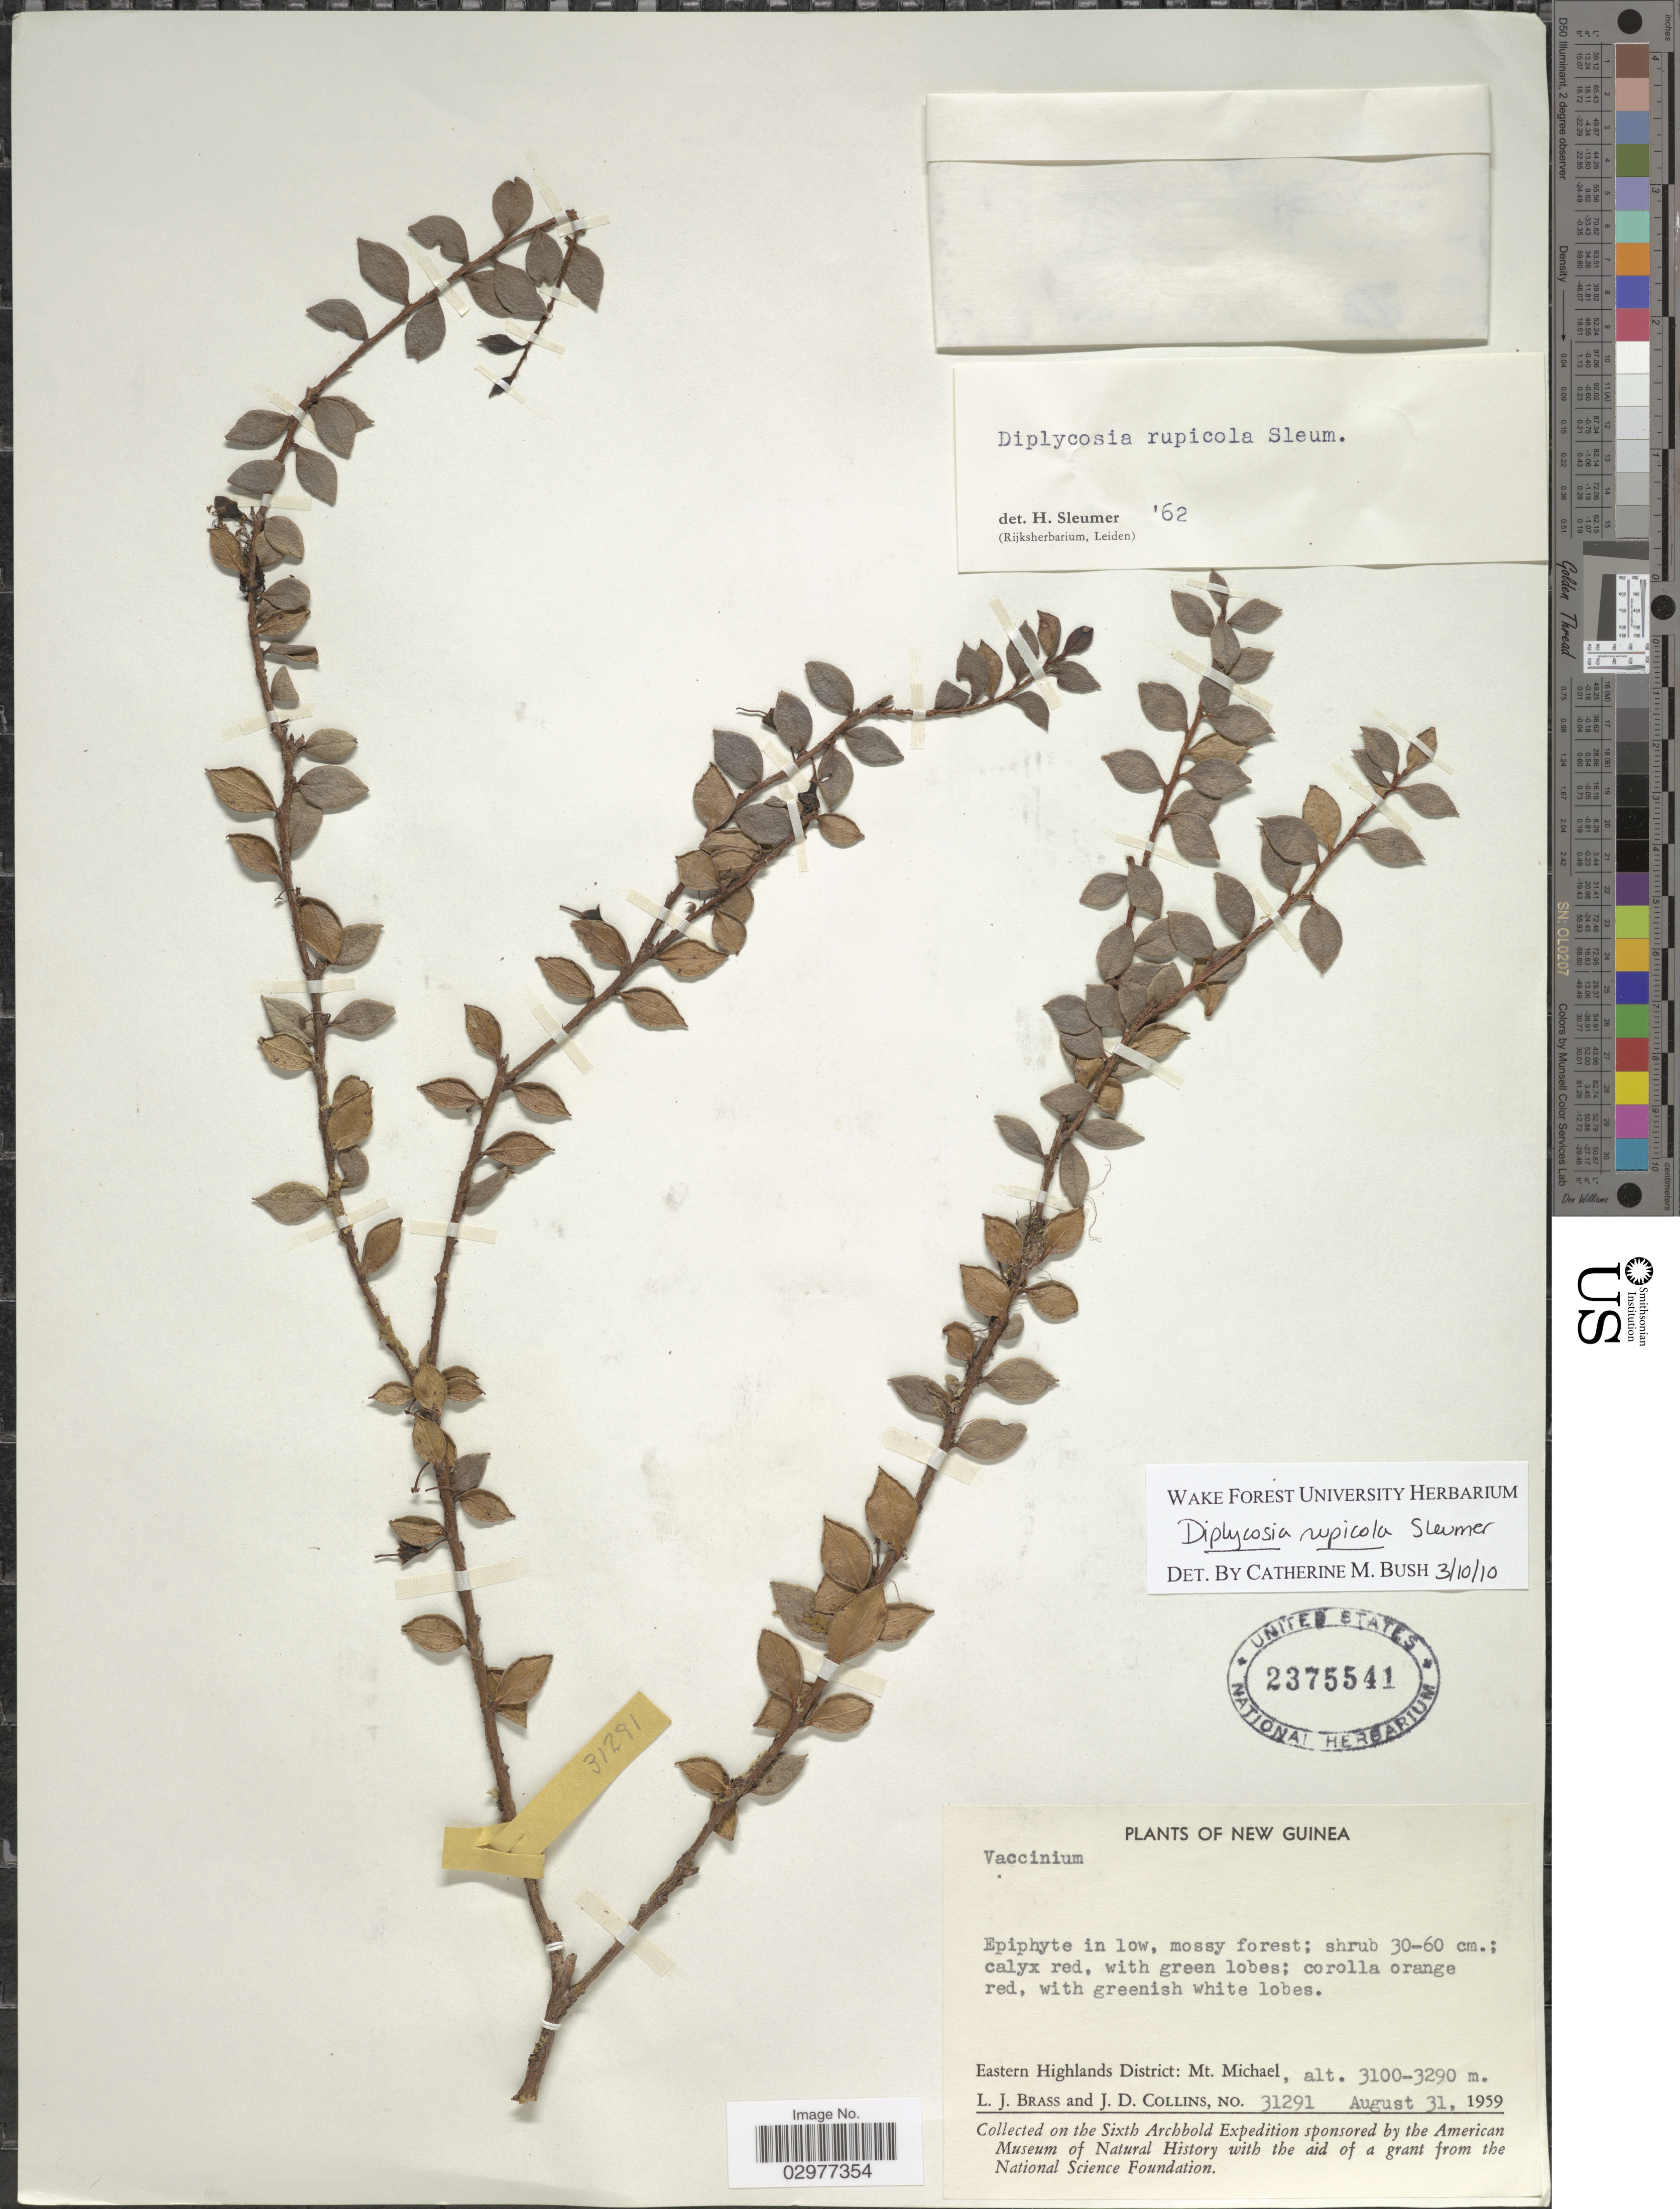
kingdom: Plantae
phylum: Tracheophyta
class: Magnoliopsida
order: Ericales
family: Ericaceae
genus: Diplycosia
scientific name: Diplycosia rupicola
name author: Sleumer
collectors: L. J. Brass & J. Collins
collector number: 31291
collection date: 1959-08-31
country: Papua New Guinea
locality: New Guinea. Eastern Highlands District: Mt. Michael.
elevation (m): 3100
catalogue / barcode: US 2375541